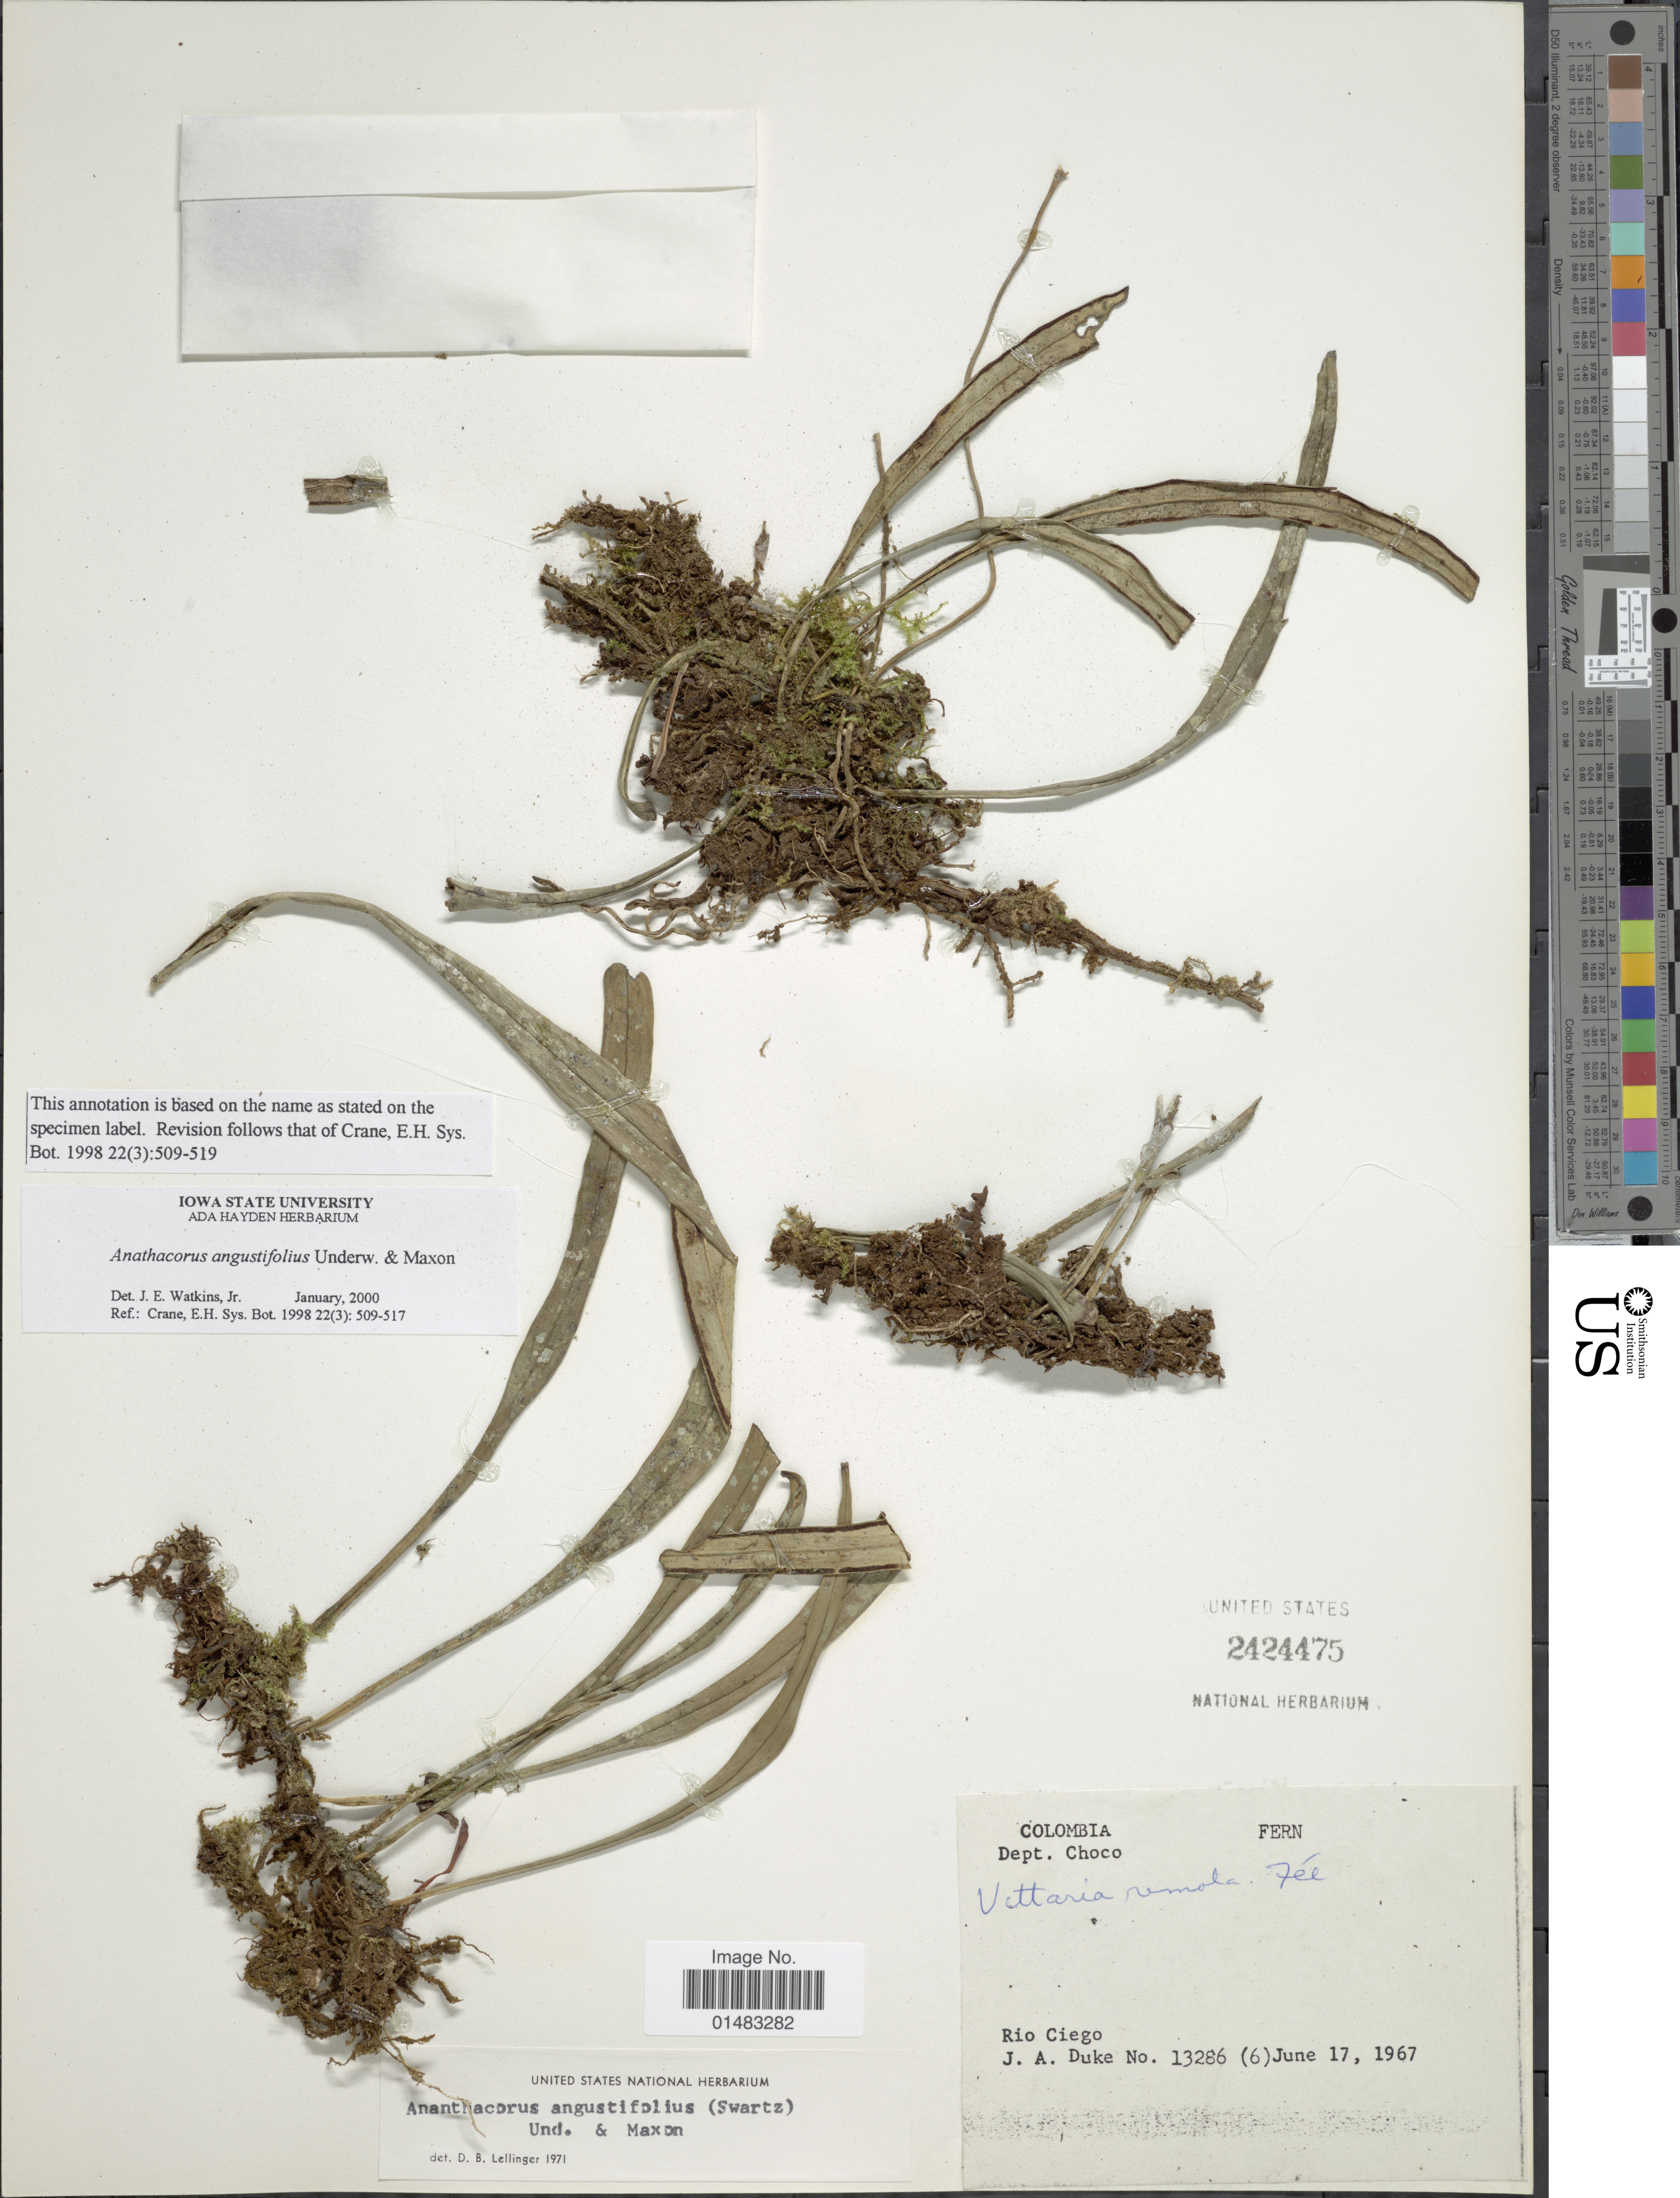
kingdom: Plantae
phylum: Tracheophyta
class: Polypodiopsida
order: Polypodiales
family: Pteridaceae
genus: Ananthacorus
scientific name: Ananthacorus angustifolius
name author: (Sw.) Underw. & Maxon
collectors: J. A. Duke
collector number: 13286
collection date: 1967-06-17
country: Colombia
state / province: Chocó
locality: Rio Ciego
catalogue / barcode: US 2422475